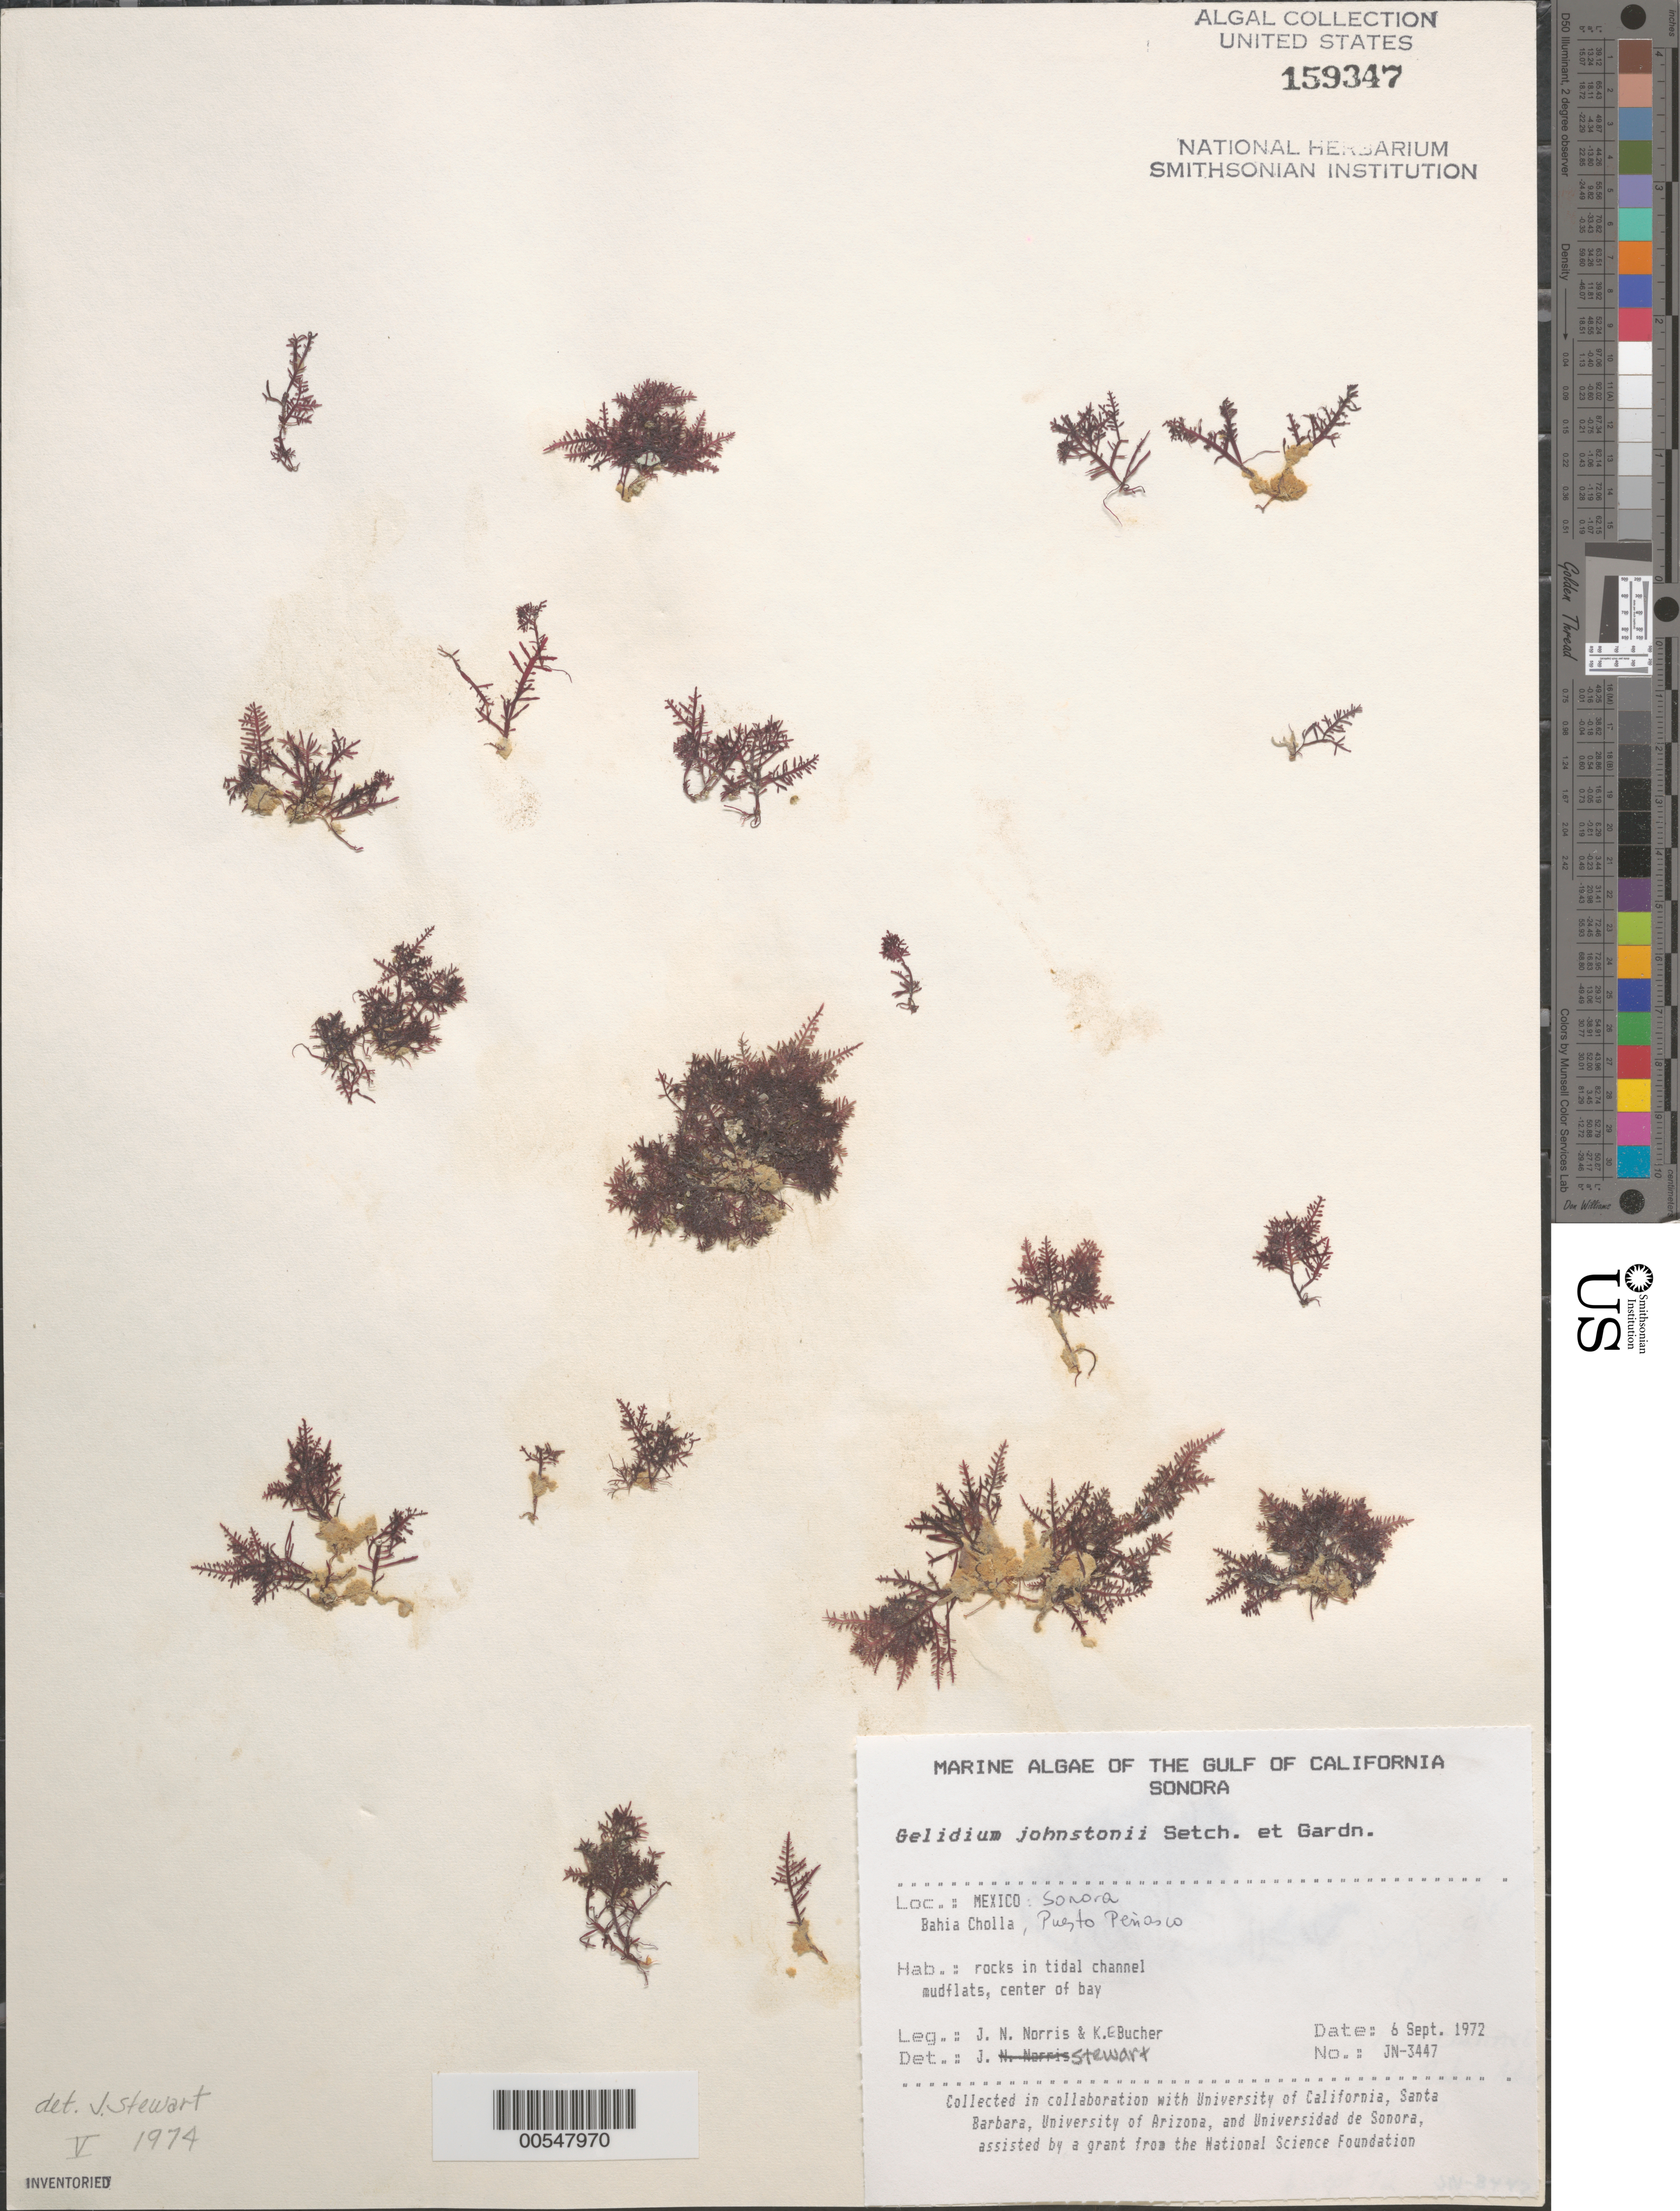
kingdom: Plantae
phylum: Rhodophyta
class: Florideophyceae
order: Gelidiales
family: Gelidiaceae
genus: Gelidium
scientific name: Gelidium johnstonii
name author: Setchell & N.L. Gardner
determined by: Stewart, J.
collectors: J. N. Norris & K. E. Bucher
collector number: JN-3447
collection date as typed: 06 Sep 1972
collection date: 1972-09-06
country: Mexico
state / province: Sonora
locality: Bahia Cholla, Puerto Penasco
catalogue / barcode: US 159347